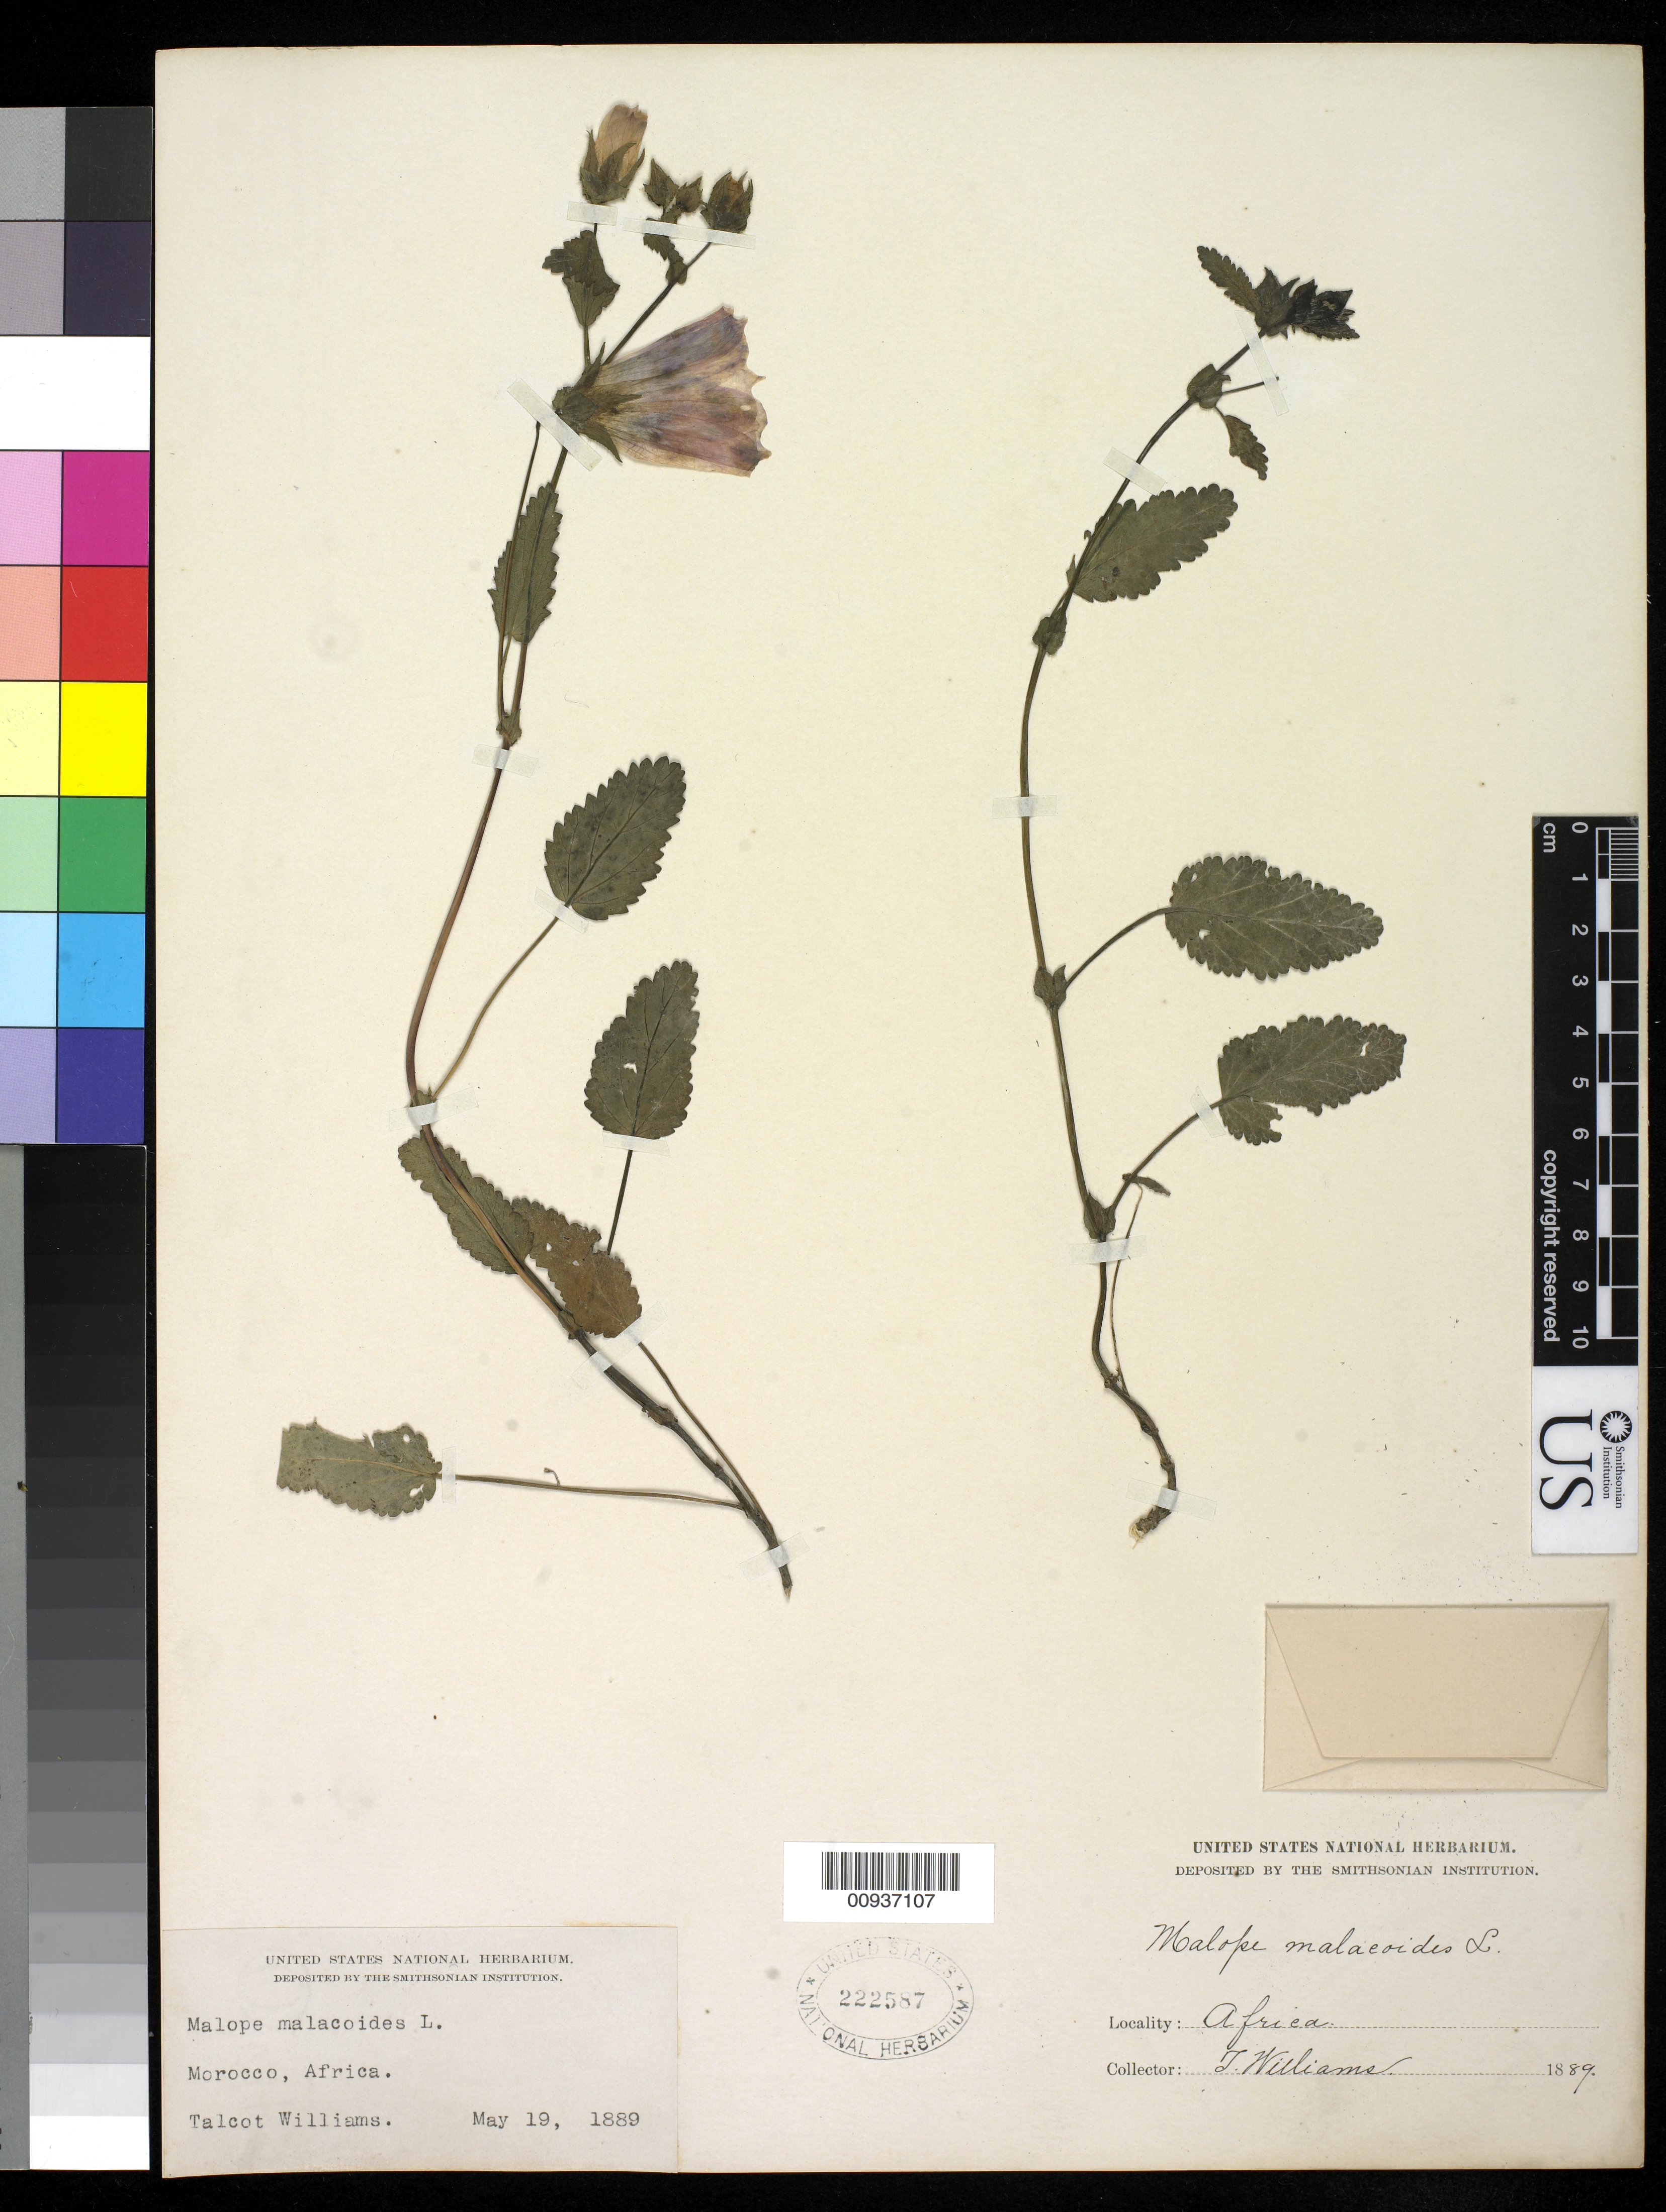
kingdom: Plantae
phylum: Tracheophyta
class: Magnoliopsida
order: Malvales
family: Malvaceae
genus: Malope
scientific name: Malope malacoides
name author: L.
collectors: T. Williams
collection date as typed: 19 May 1889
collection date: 1889-05-19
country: Morocco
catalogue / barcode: US 22587